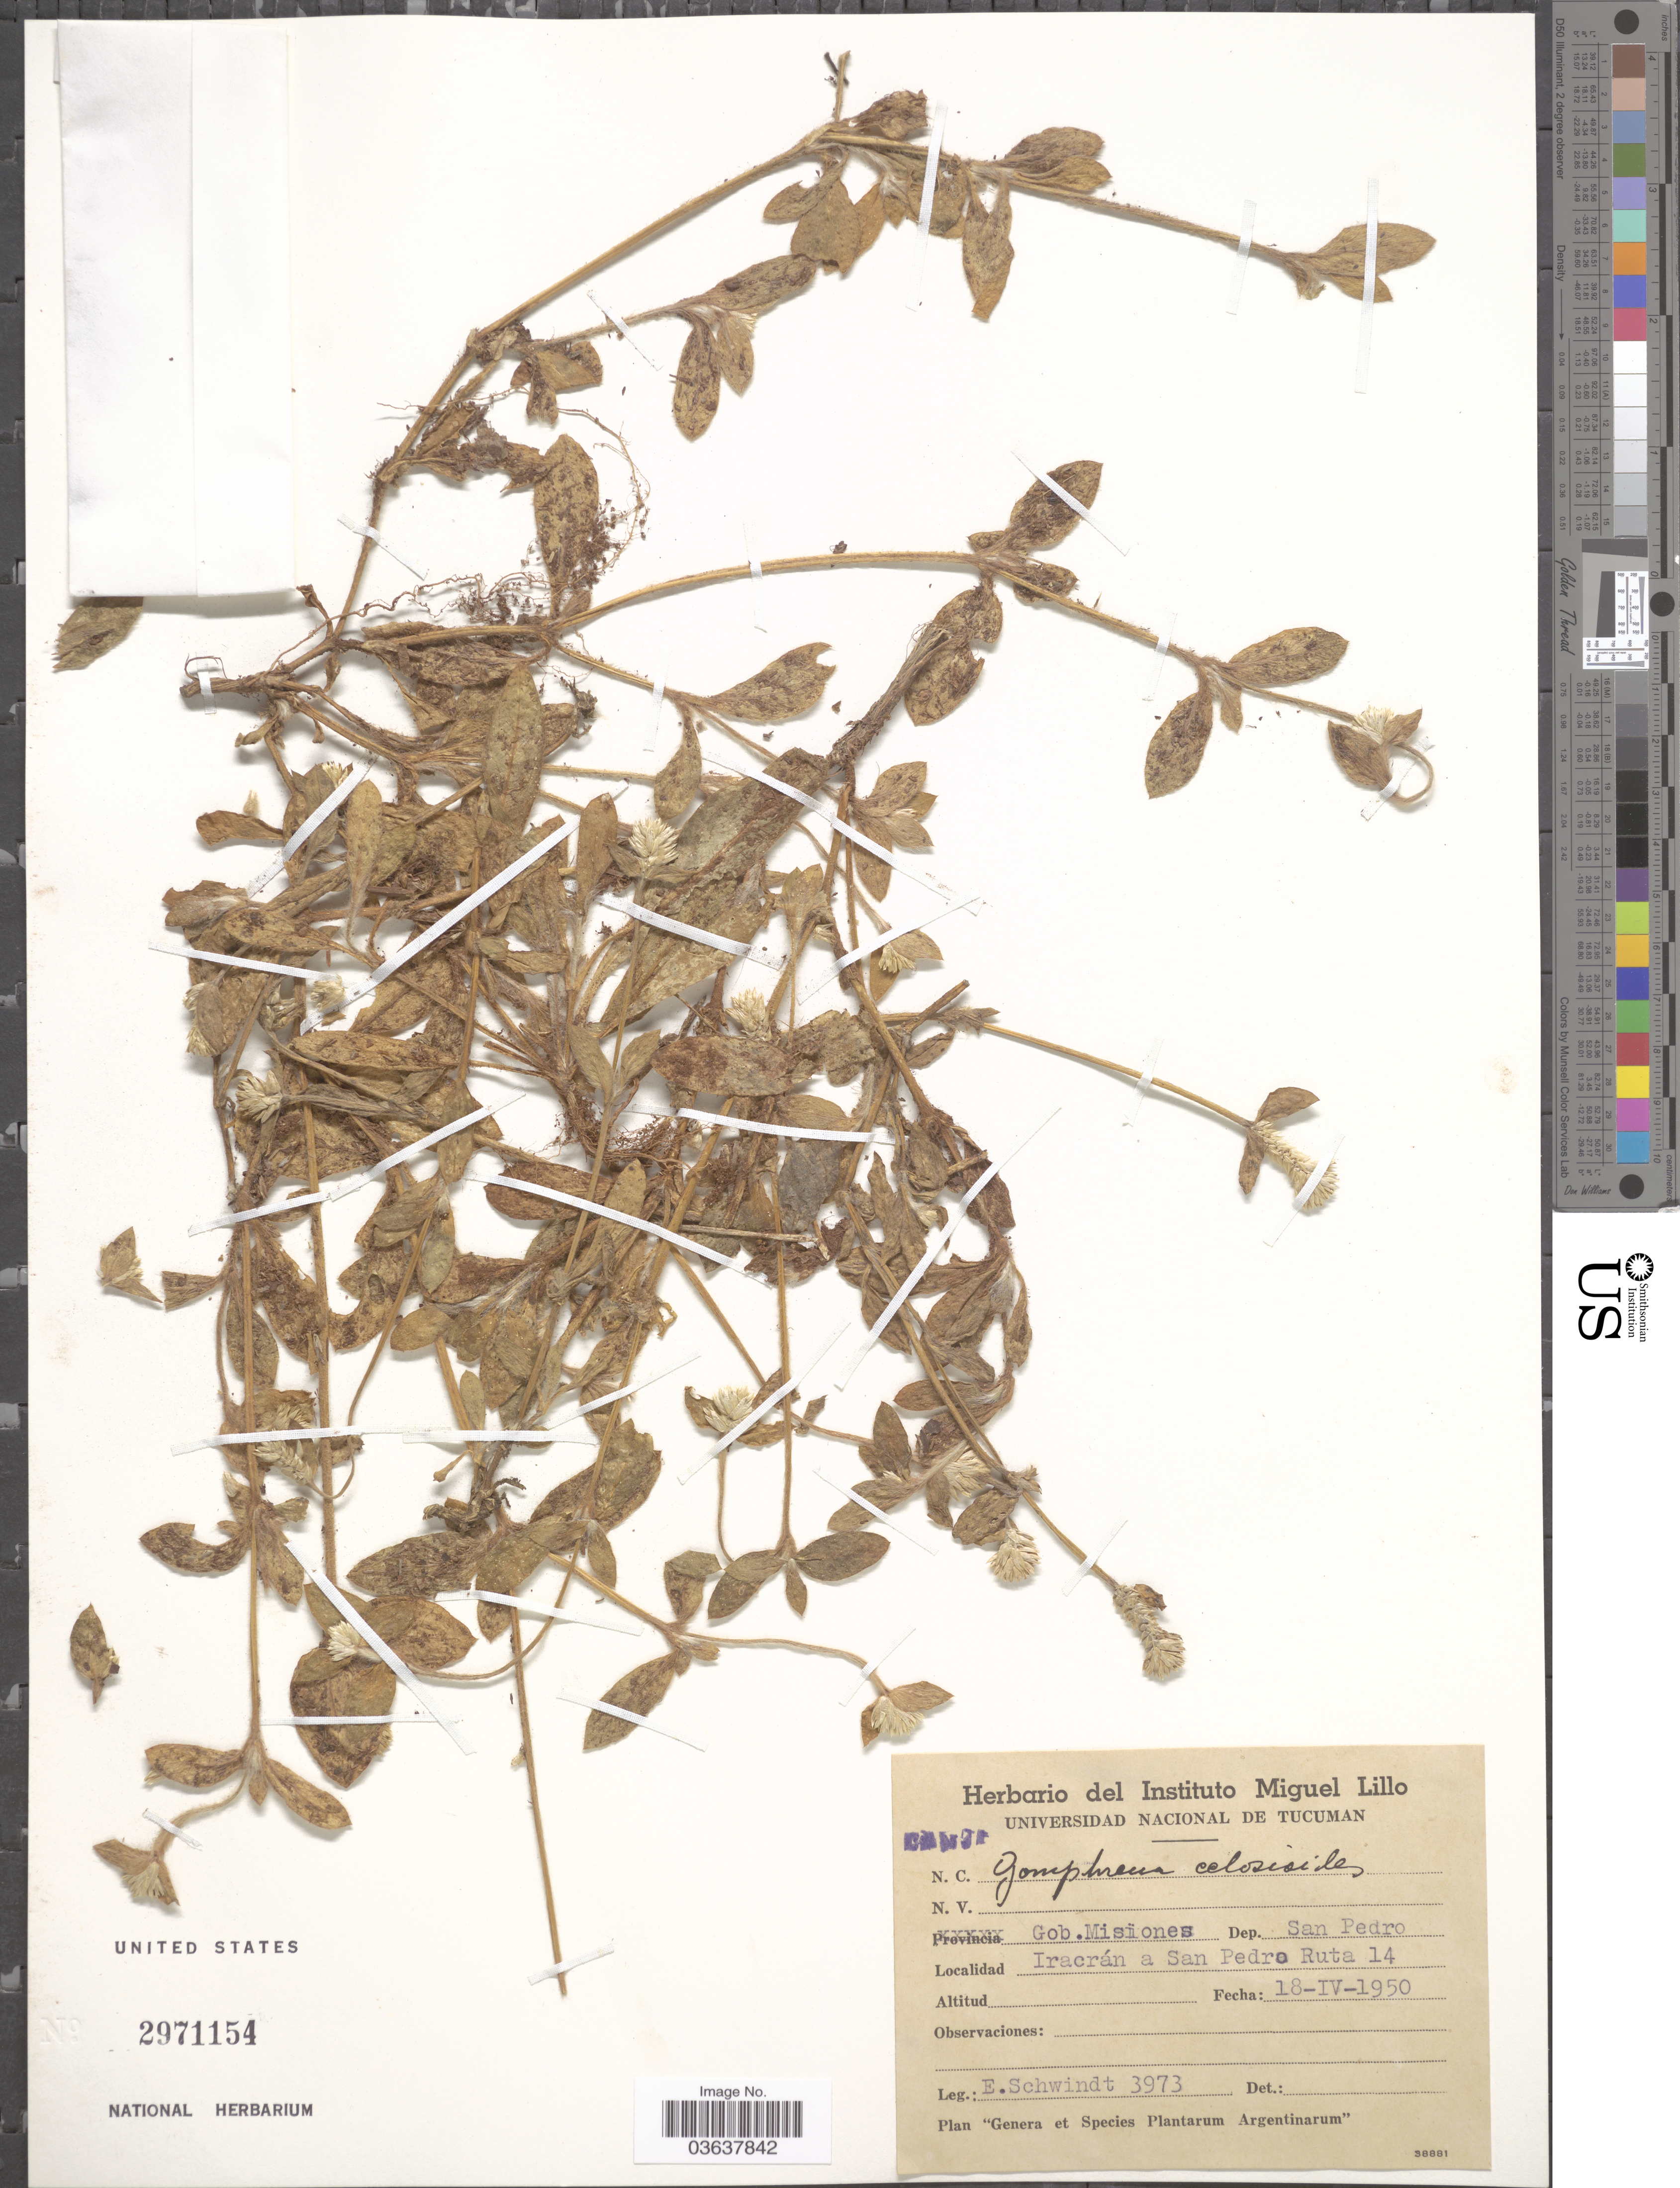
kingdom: Plantae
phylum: Tracheophyta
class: Magnoliopsida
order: Caryophyllales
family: Amaranthaceae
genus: Gomphrena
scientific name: Gomphrena celosioides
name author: Mart.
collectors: E. Schwindt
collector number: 3973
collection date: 1950-04-18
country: Argentina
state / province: Misiones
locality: Gob. Misiones. Dep. San Pedro. Iracrán a San Pedro Ruta 14.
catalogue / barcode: US 2971154